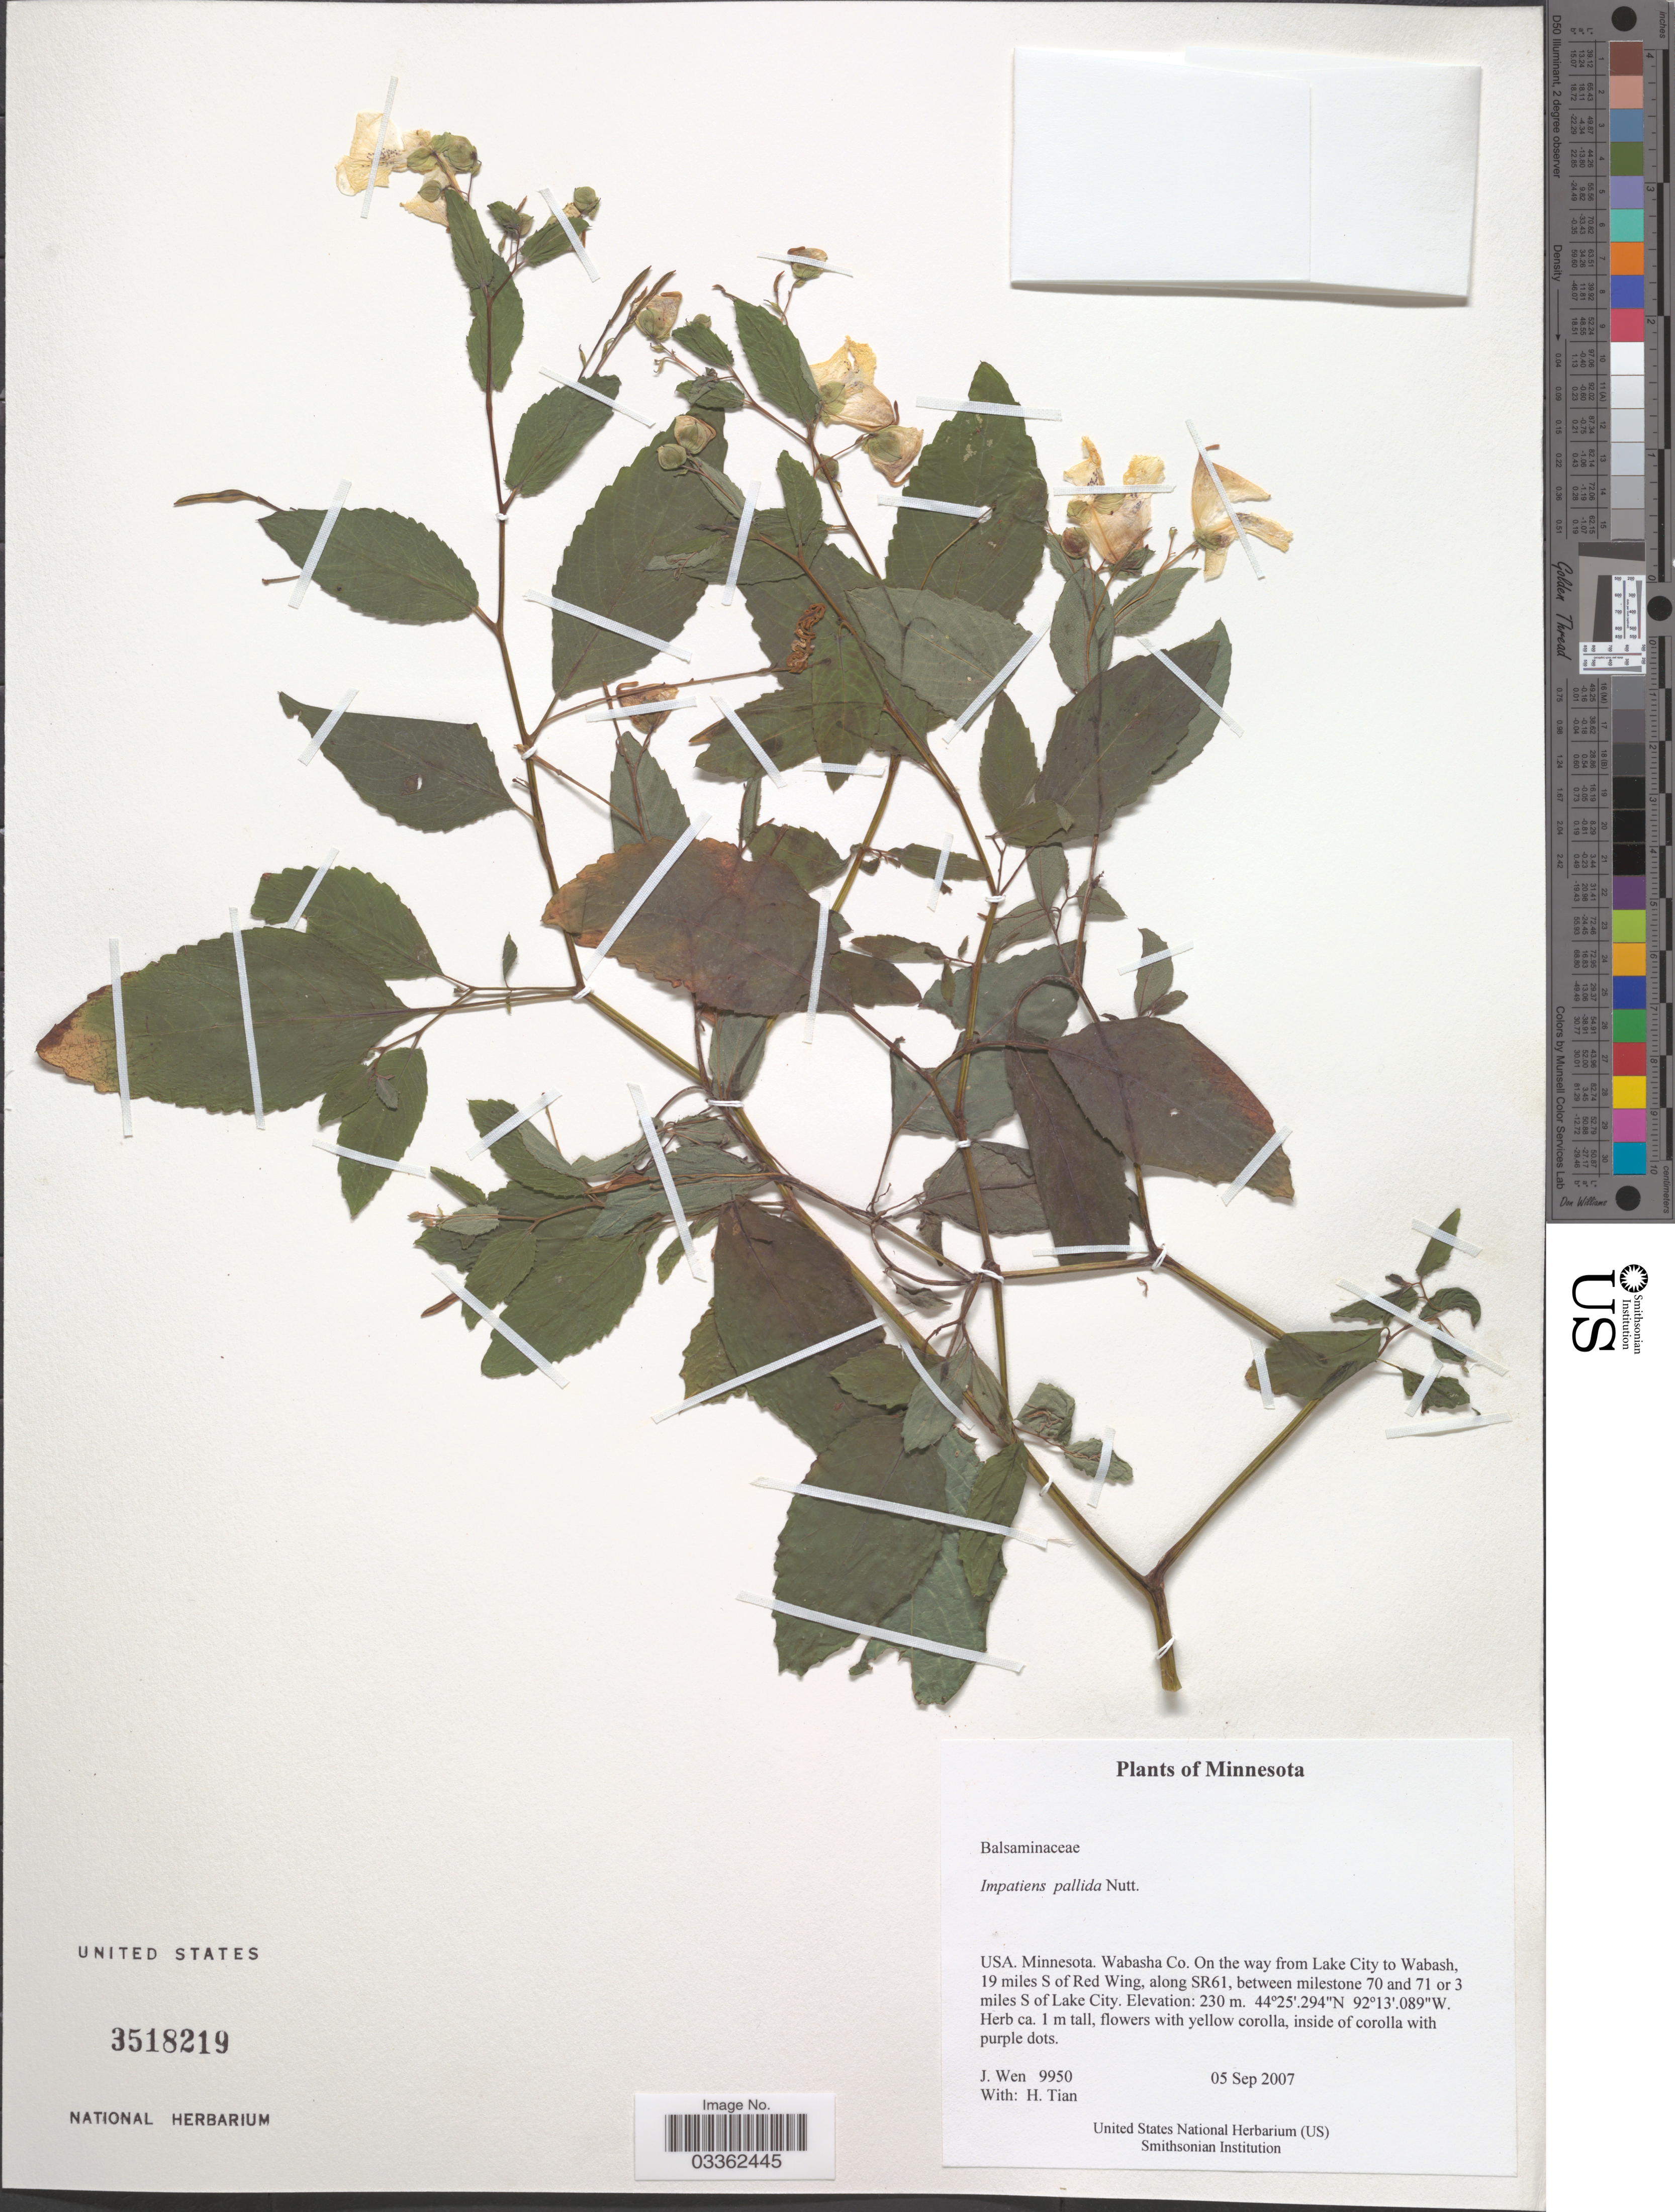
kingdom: Plantae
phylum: Tracheophyta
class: Magnoliopsida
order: Ericales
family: Balsaminaceae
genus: Impatiens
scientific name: Impatiens pallida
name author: Nutt.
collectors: J. Wen & H. Tian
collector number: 9950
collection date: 2007-09-05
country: United States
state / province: Minnesota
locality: Wabasha Co. On the way from Lake City to Wabash, 19 miles S of Red Wing, along SR61, between milestone 70 and 71 or 3 miles S of Lake City.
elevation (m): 230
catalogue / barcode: US 3518219